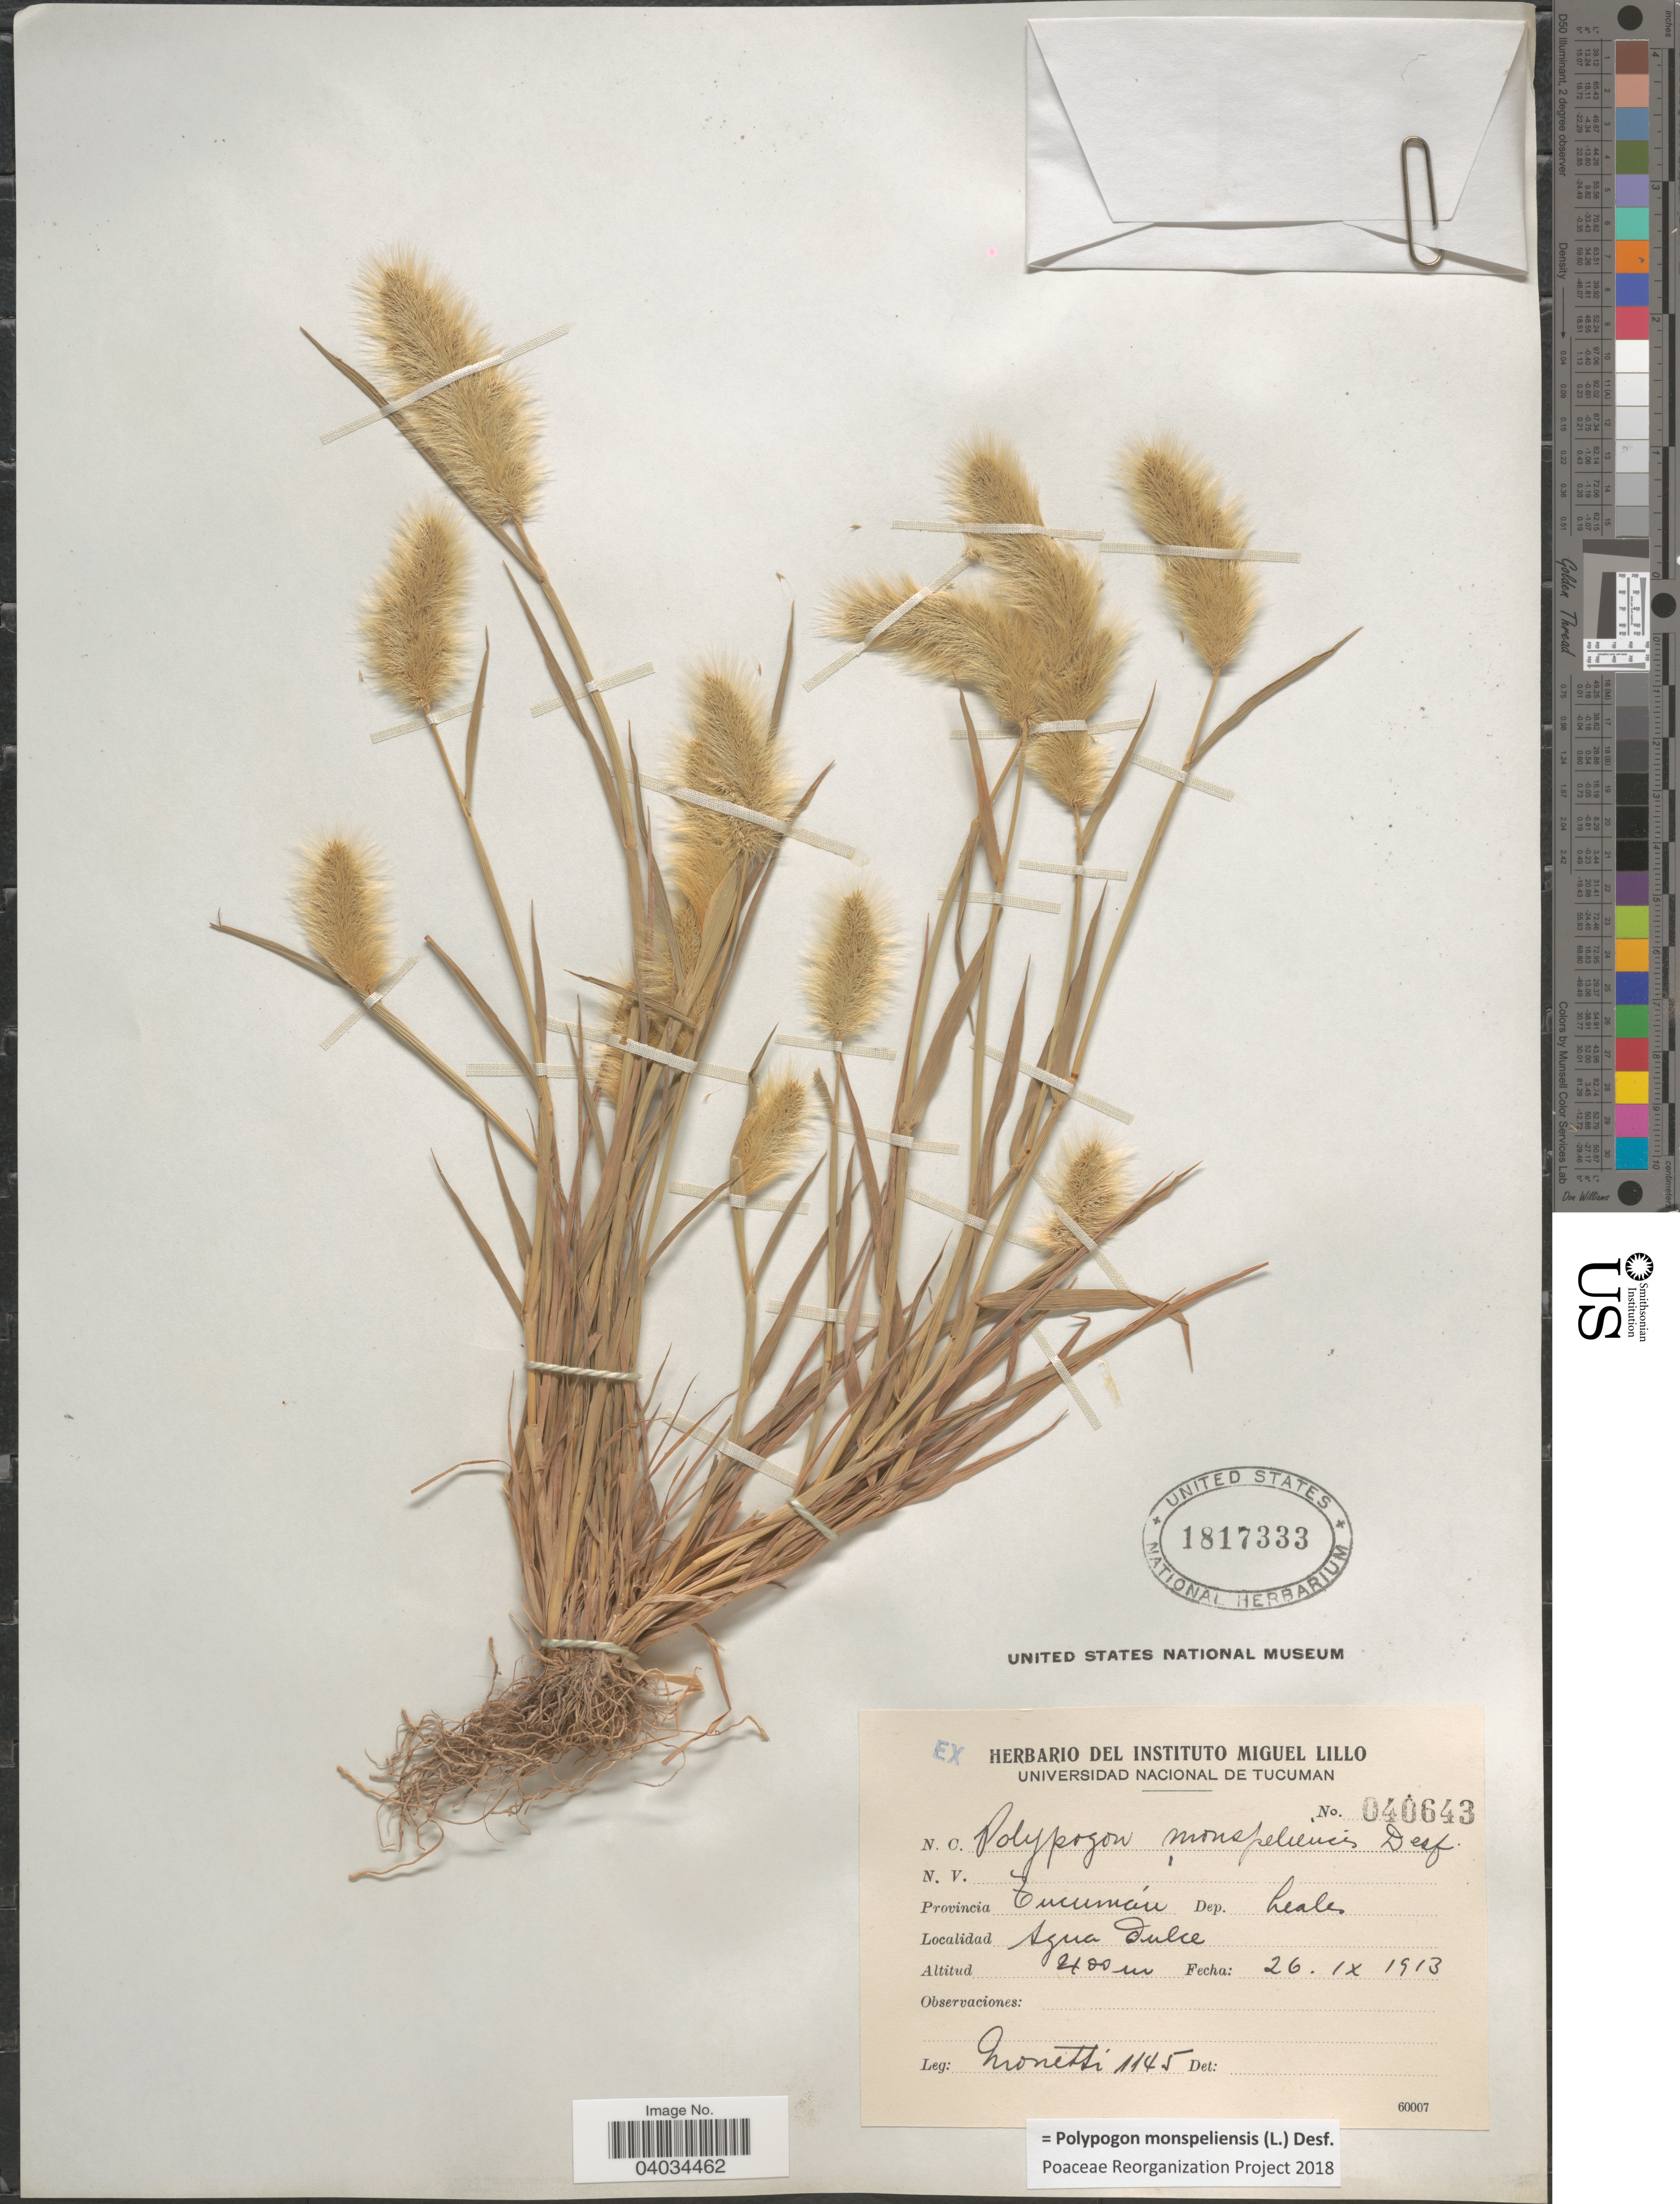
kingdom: Plantae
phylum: Tracheophyta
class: Liliopsida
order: Poales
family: Poaceae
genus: Polypogon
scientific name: Polypogon monspeliensis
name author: (L.) Desf.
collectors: Monetti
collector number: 1145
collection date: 1913-09-26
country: Argentina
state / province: Tucuman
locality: Dep. Leales. Agua Dulce.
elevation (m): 2100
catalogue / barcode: US 1817333